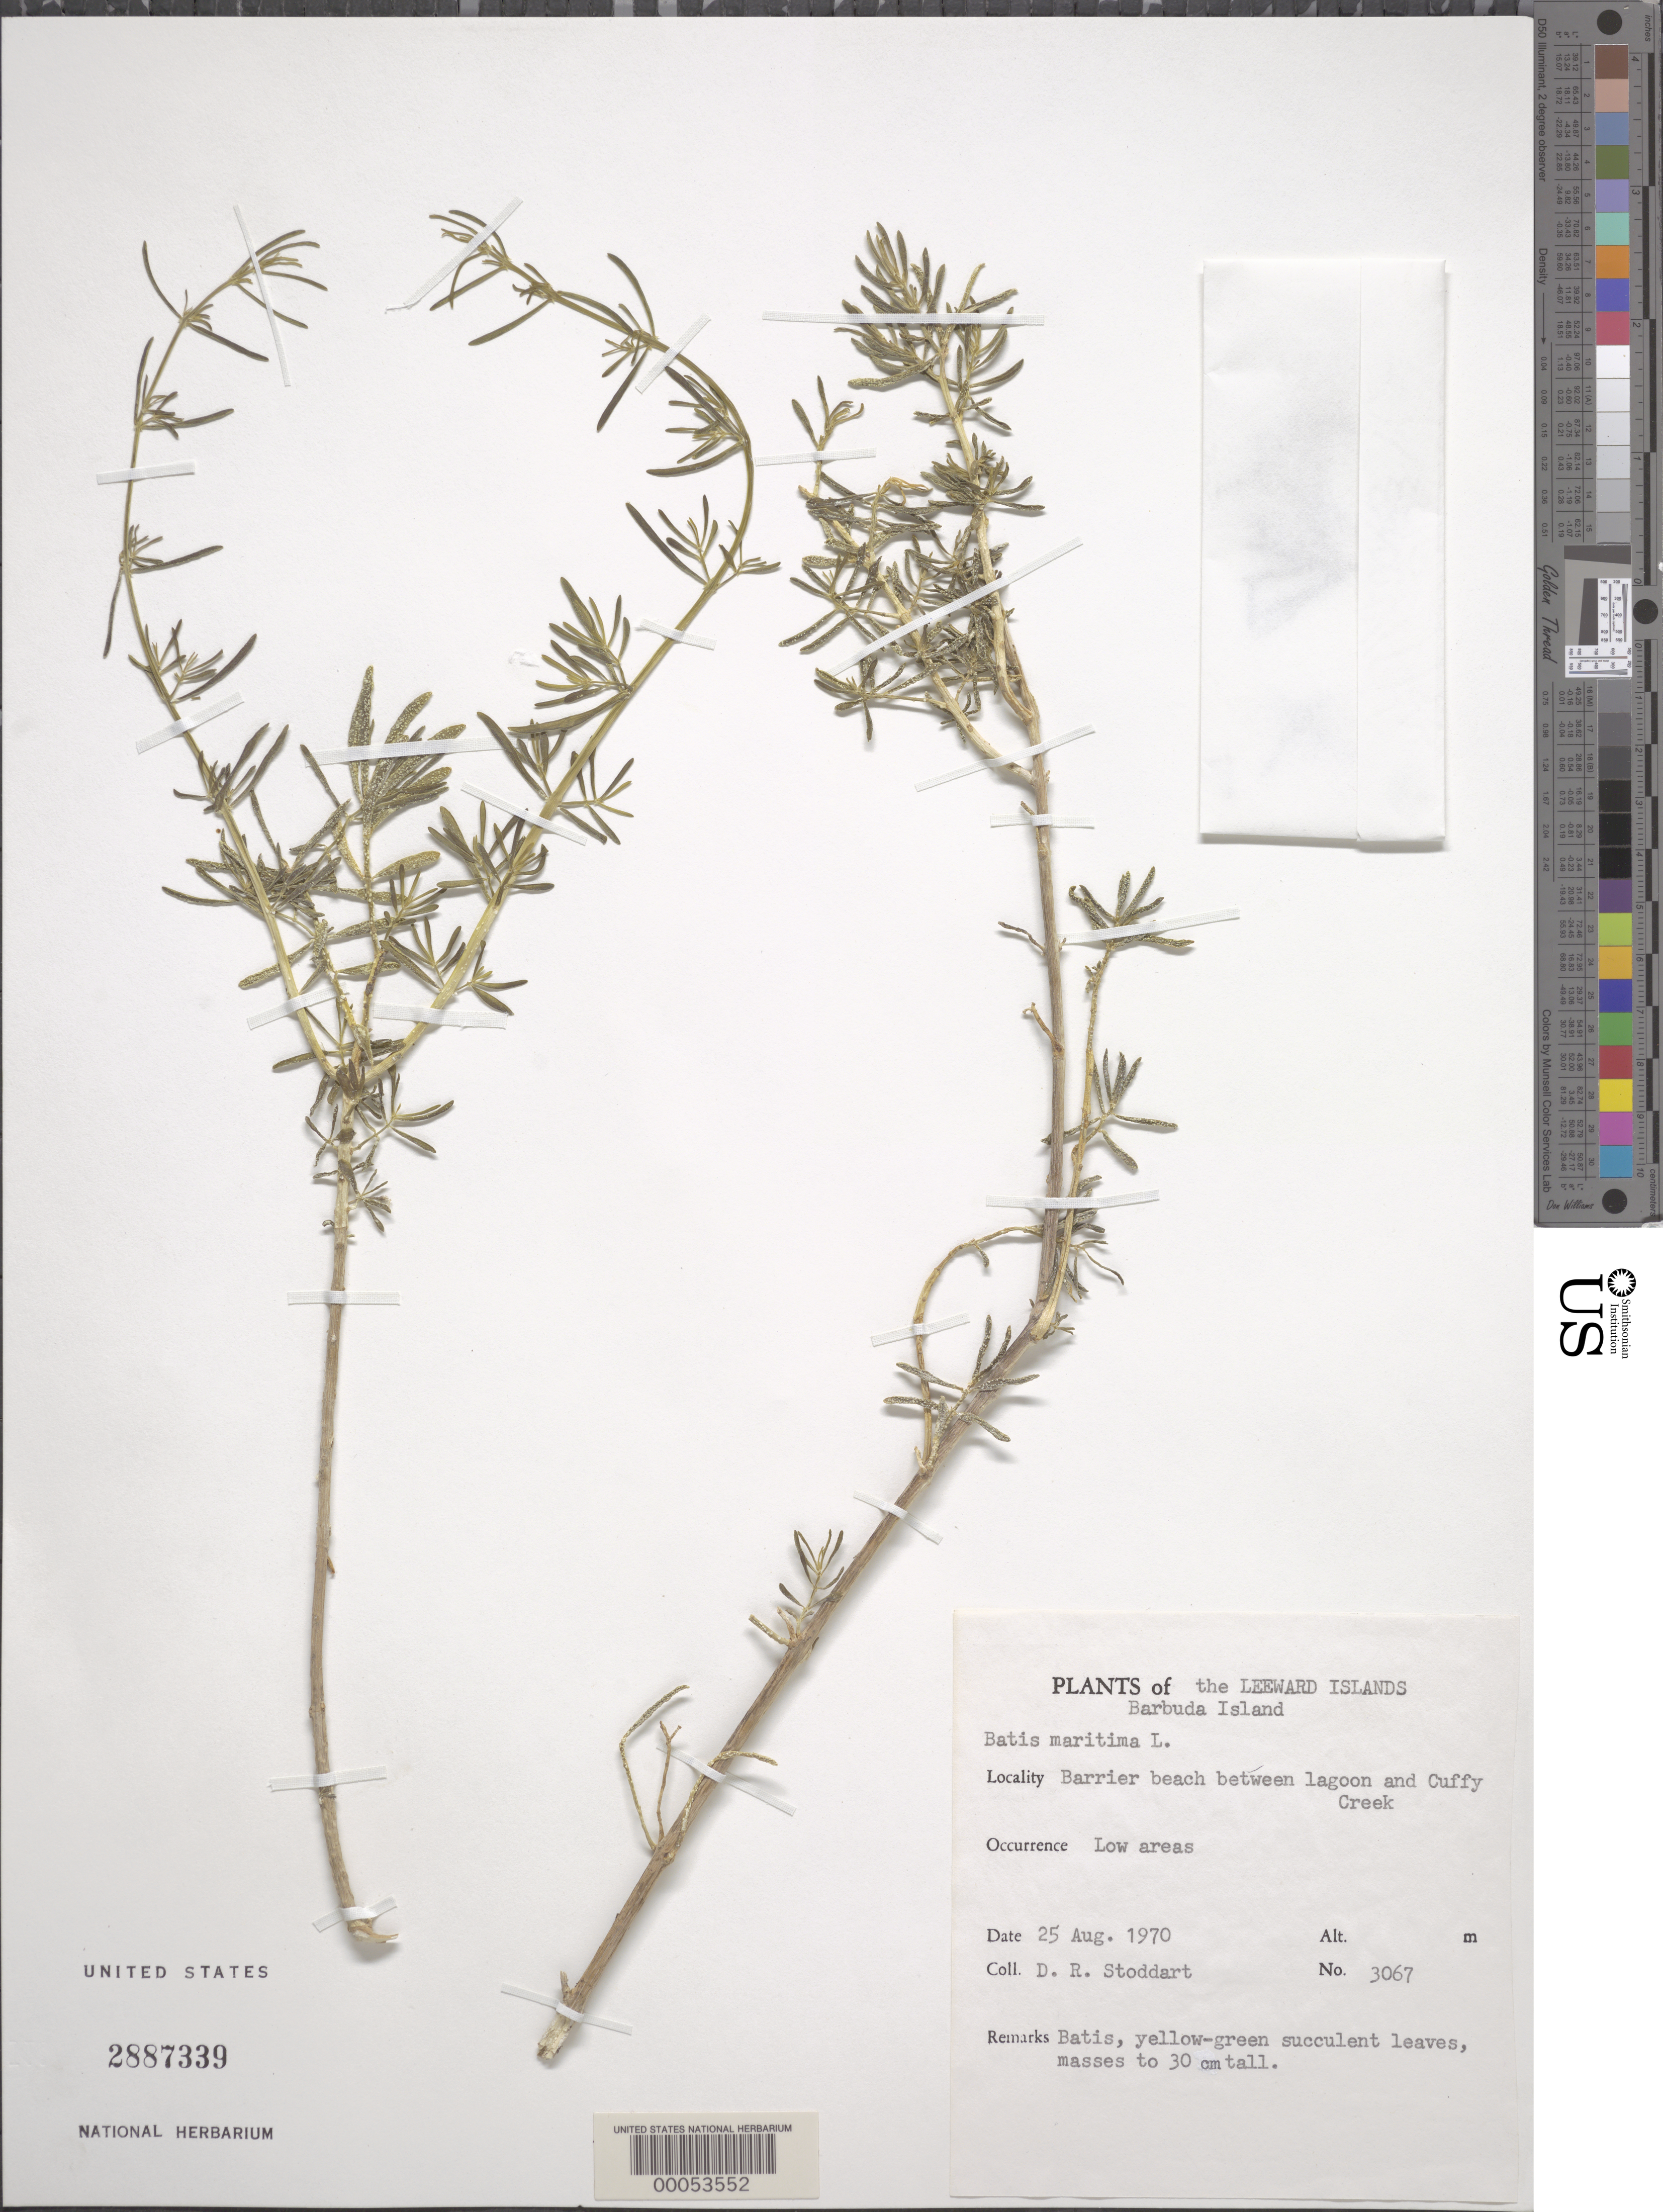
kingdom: Plantae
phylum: Tracheophyta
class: Magnoliopsida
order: Brassicales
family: Bataceae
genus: Batis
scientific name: Batis maritima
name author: L.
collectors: D. R. Stoddart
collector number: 3067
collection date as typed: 25 Aug 1970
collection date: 1970-08-25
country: Antigua and Barbuda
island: Barbuda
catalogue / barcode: US 2887339